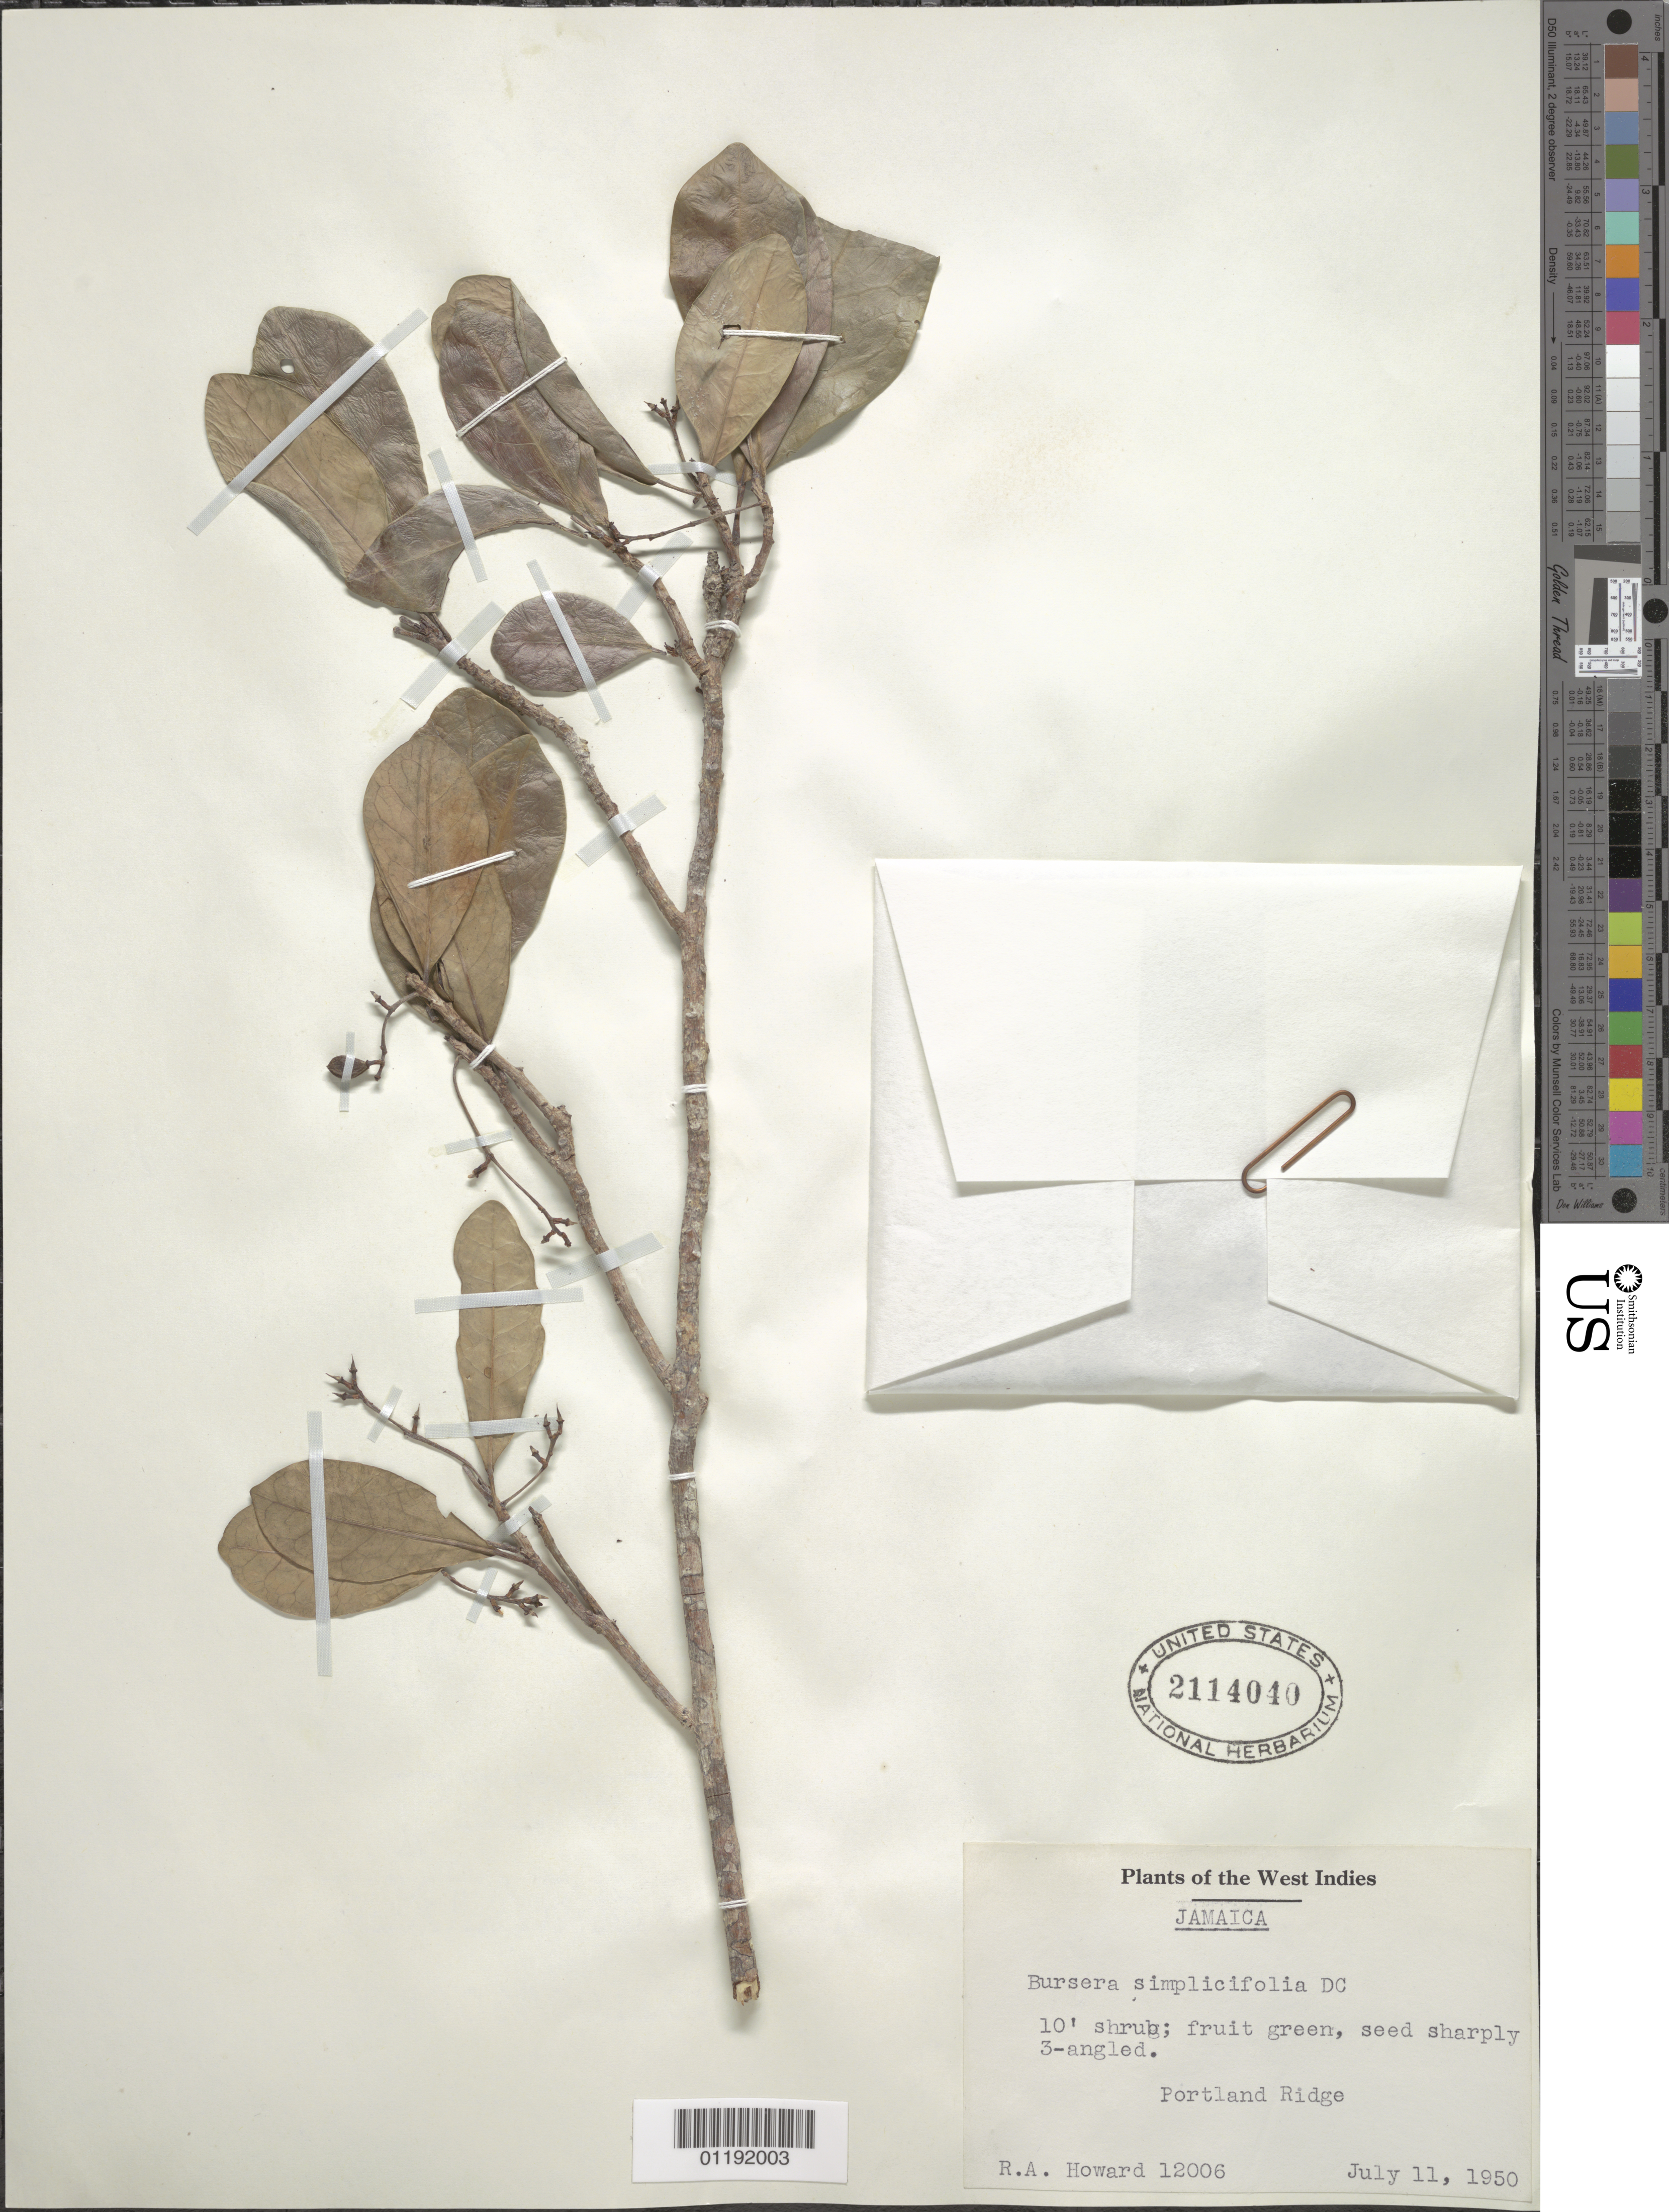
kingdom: Plantae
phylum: Tracheophyta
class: Magnoliopsida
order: Sapindales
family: Burseraceae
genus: Bursera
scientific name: Bursera lunanii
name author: (Spreng.) C.D. Adams & Dandy ex Proctor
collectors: R. A. Howard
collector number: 12006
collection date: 1950-07-11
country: Jamaica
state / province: Portland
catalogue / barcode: US 2114040